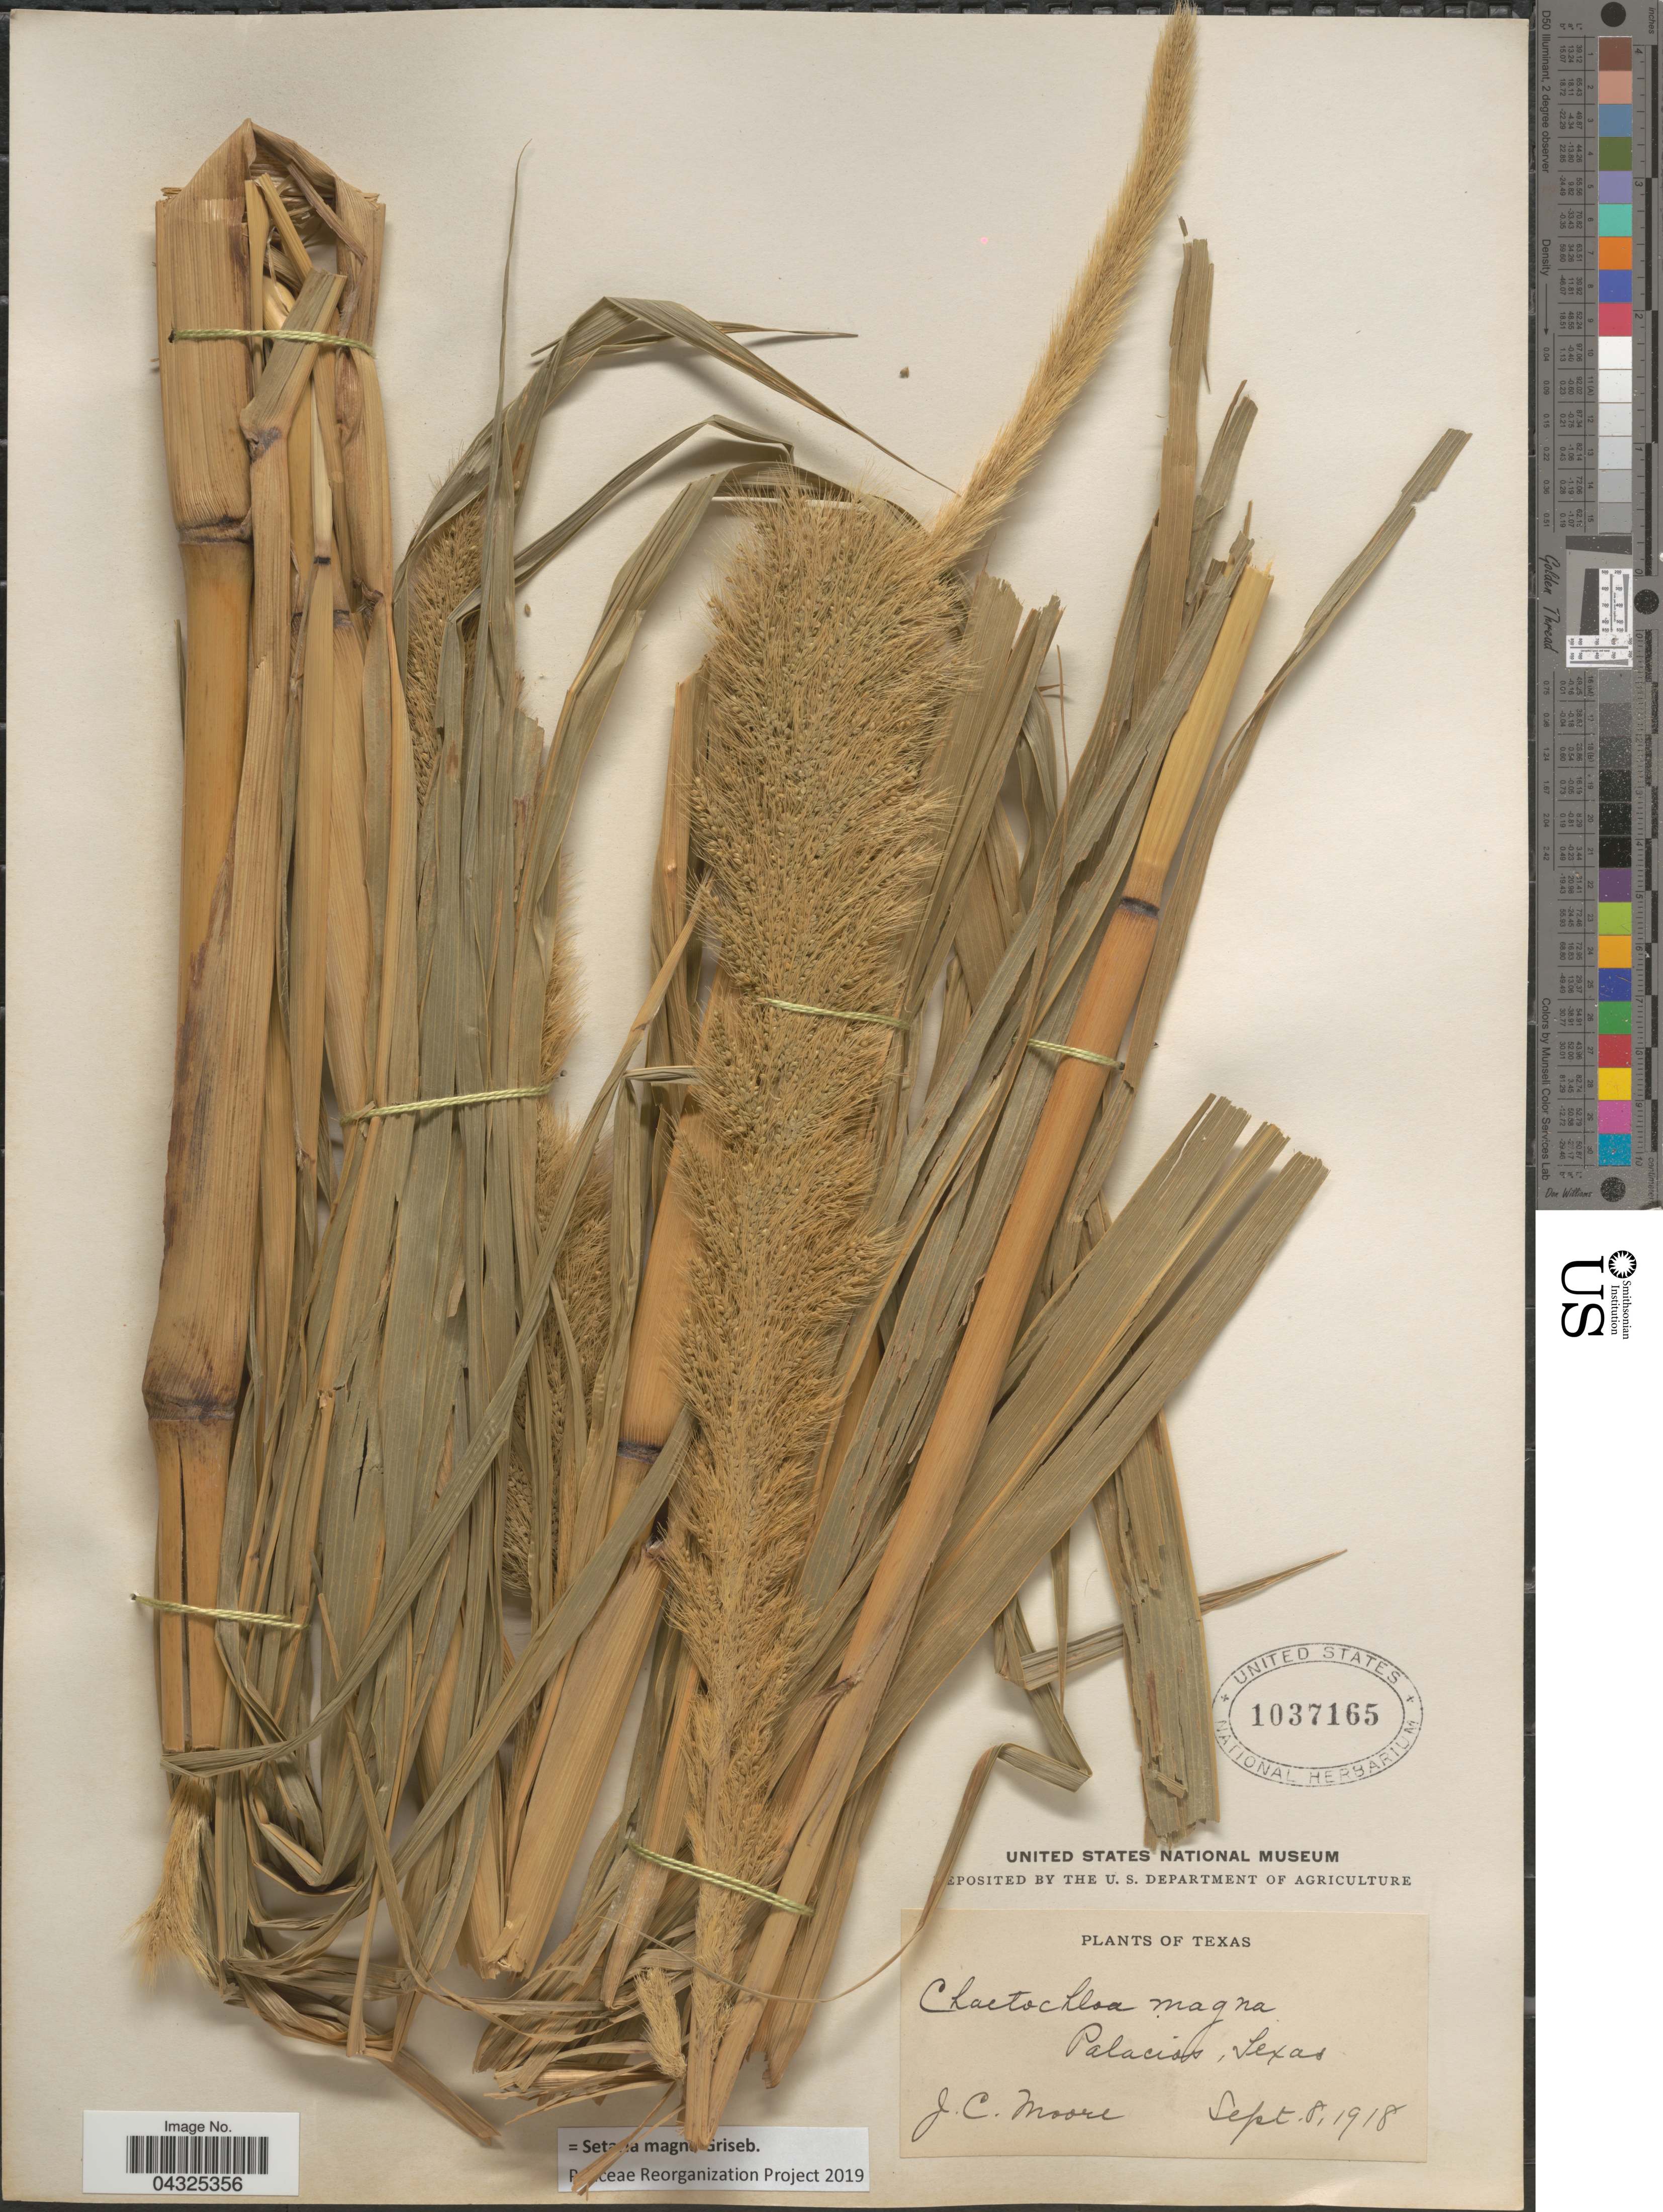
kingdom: Plantae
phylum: Tracheophyta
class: Liliopsida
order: Poales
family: Poaceae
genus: Setaria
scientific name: Setaria magna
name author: Griseb.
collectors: J. Moore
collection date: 1918-09-08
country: United States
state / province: Texas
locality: Palacios.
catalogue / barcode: US 1037165